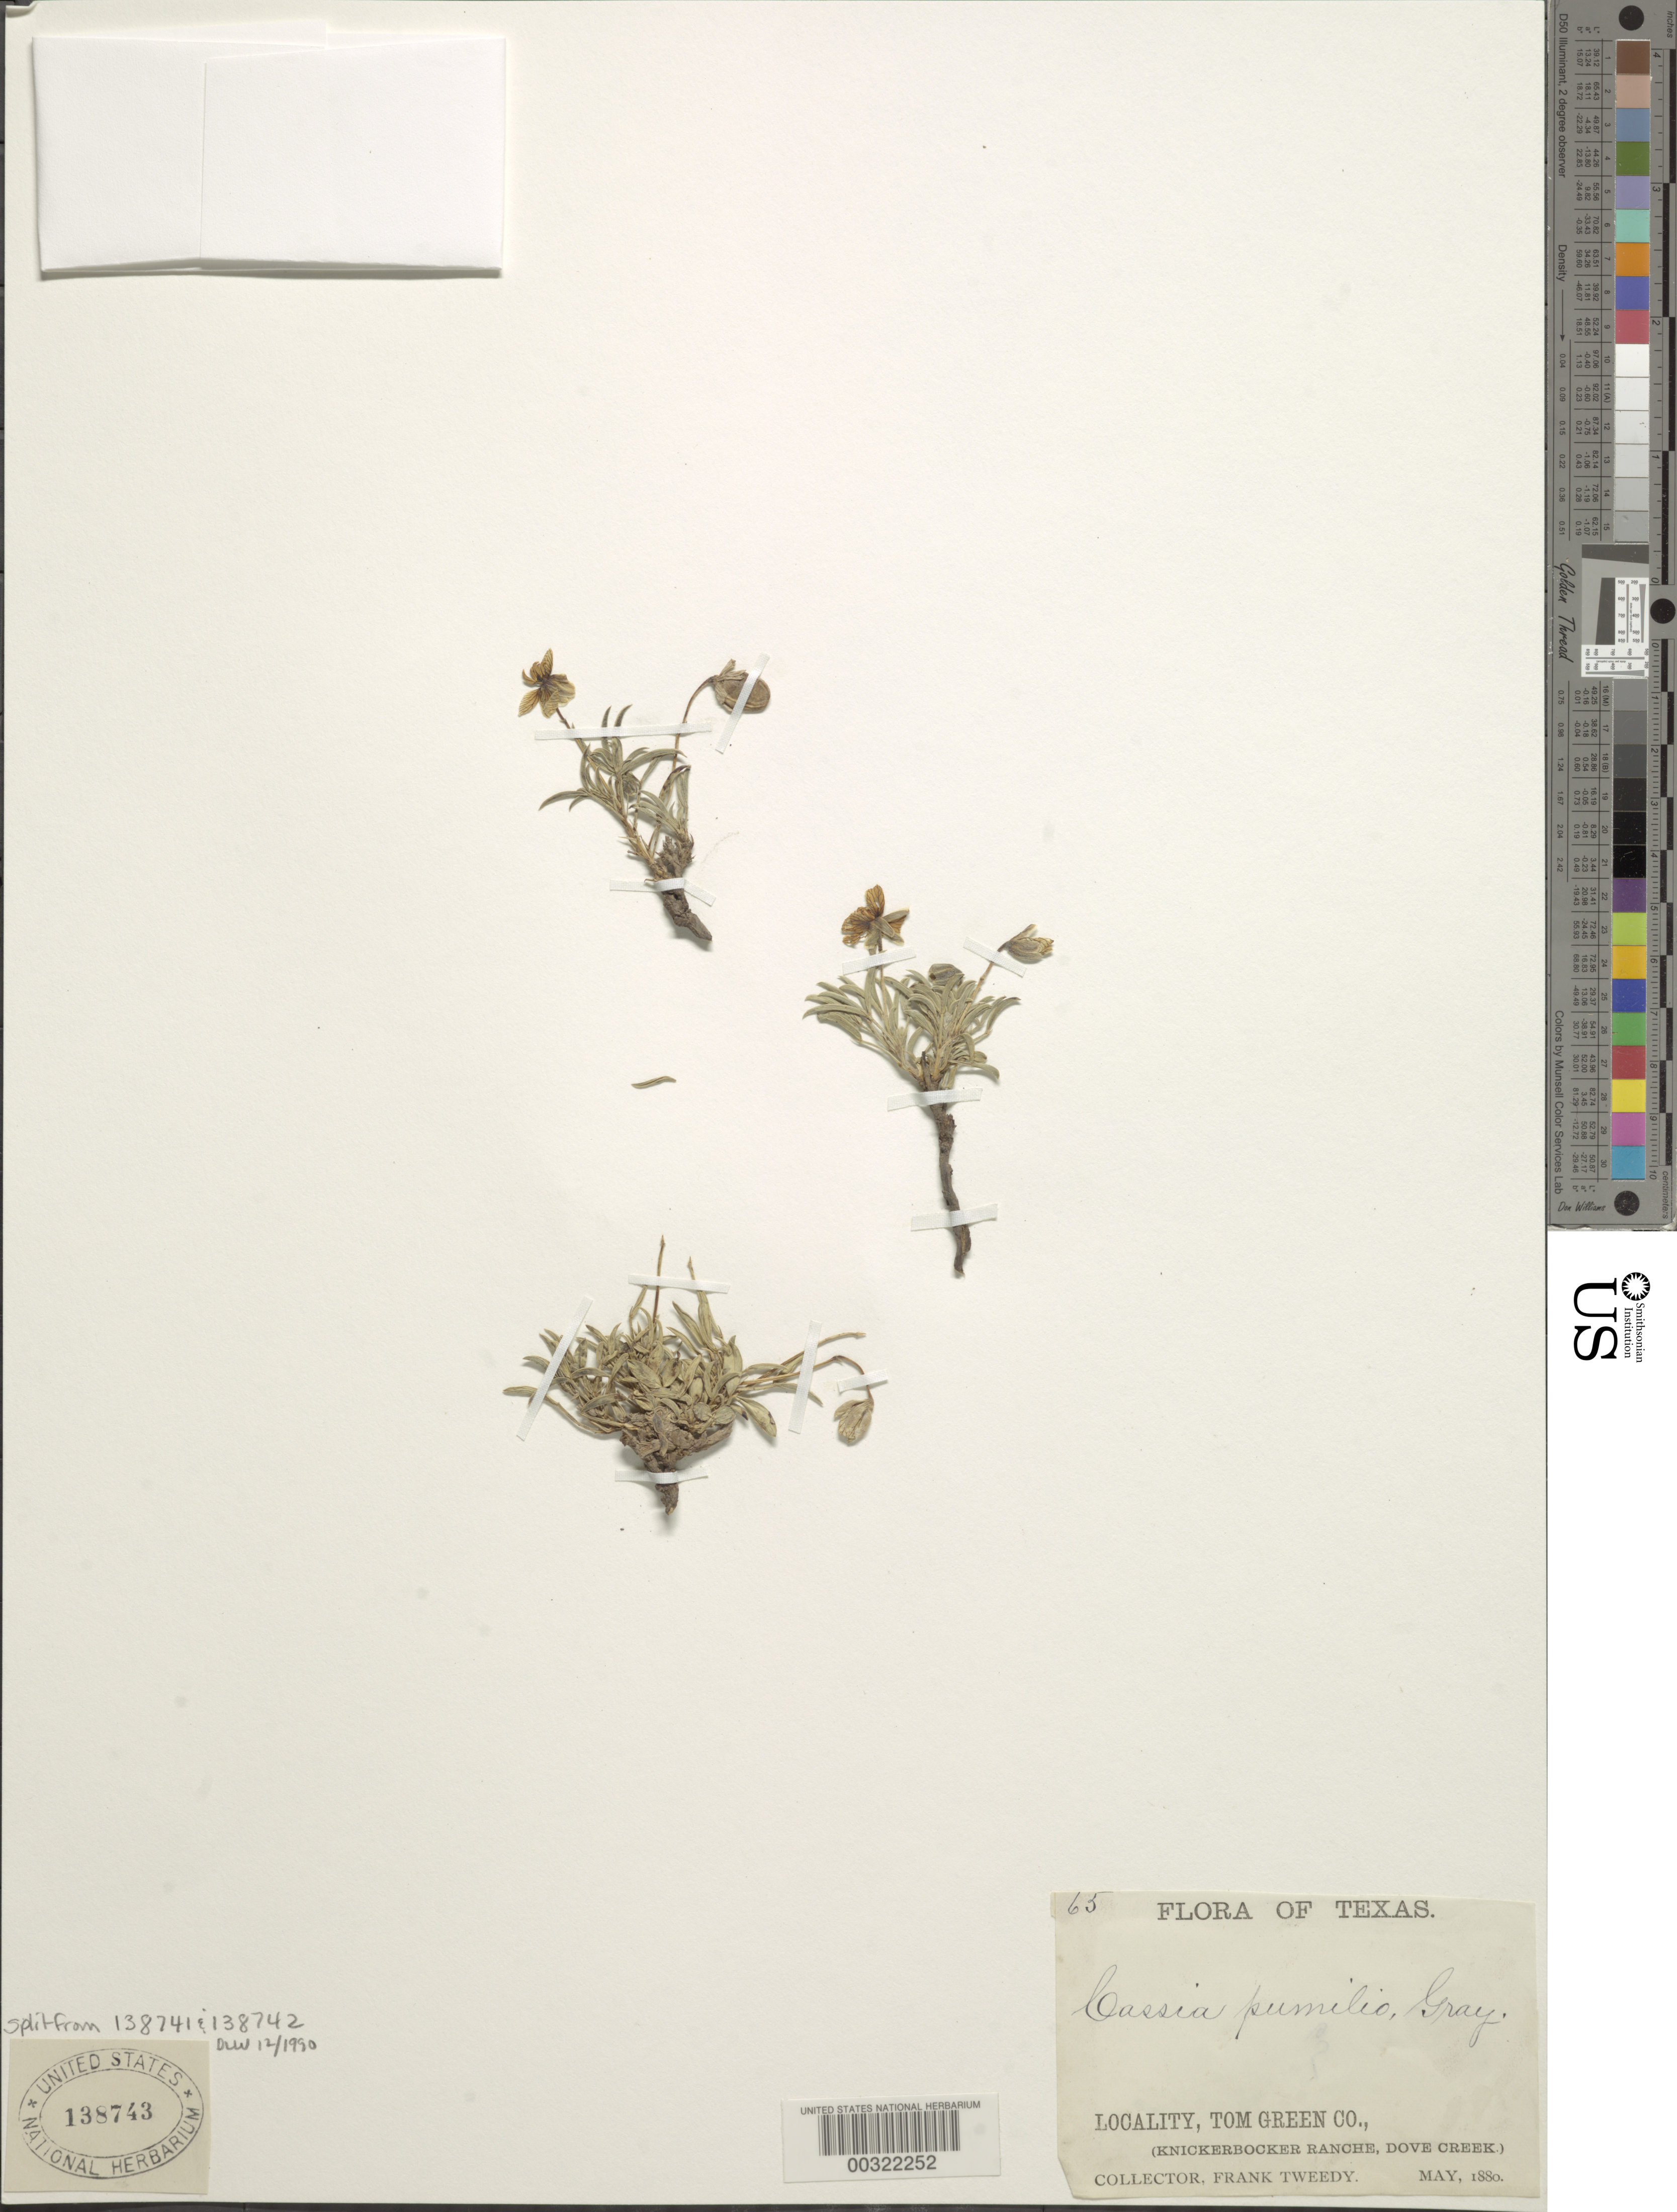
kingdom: Plantae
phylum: Tracheophyta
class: Magnoliopsida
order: Fabales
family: Fabaceae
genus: Senna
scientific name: Senna pumilio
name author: (A. Gray) H.S. Irwin & Barneby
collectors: F. Tweedy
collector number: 65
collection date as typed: May 1880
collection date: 1880-05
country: United States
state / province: Texas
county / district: Tom Green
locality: Dove creek, Knickerbocker Ranch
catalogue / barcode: US 138743